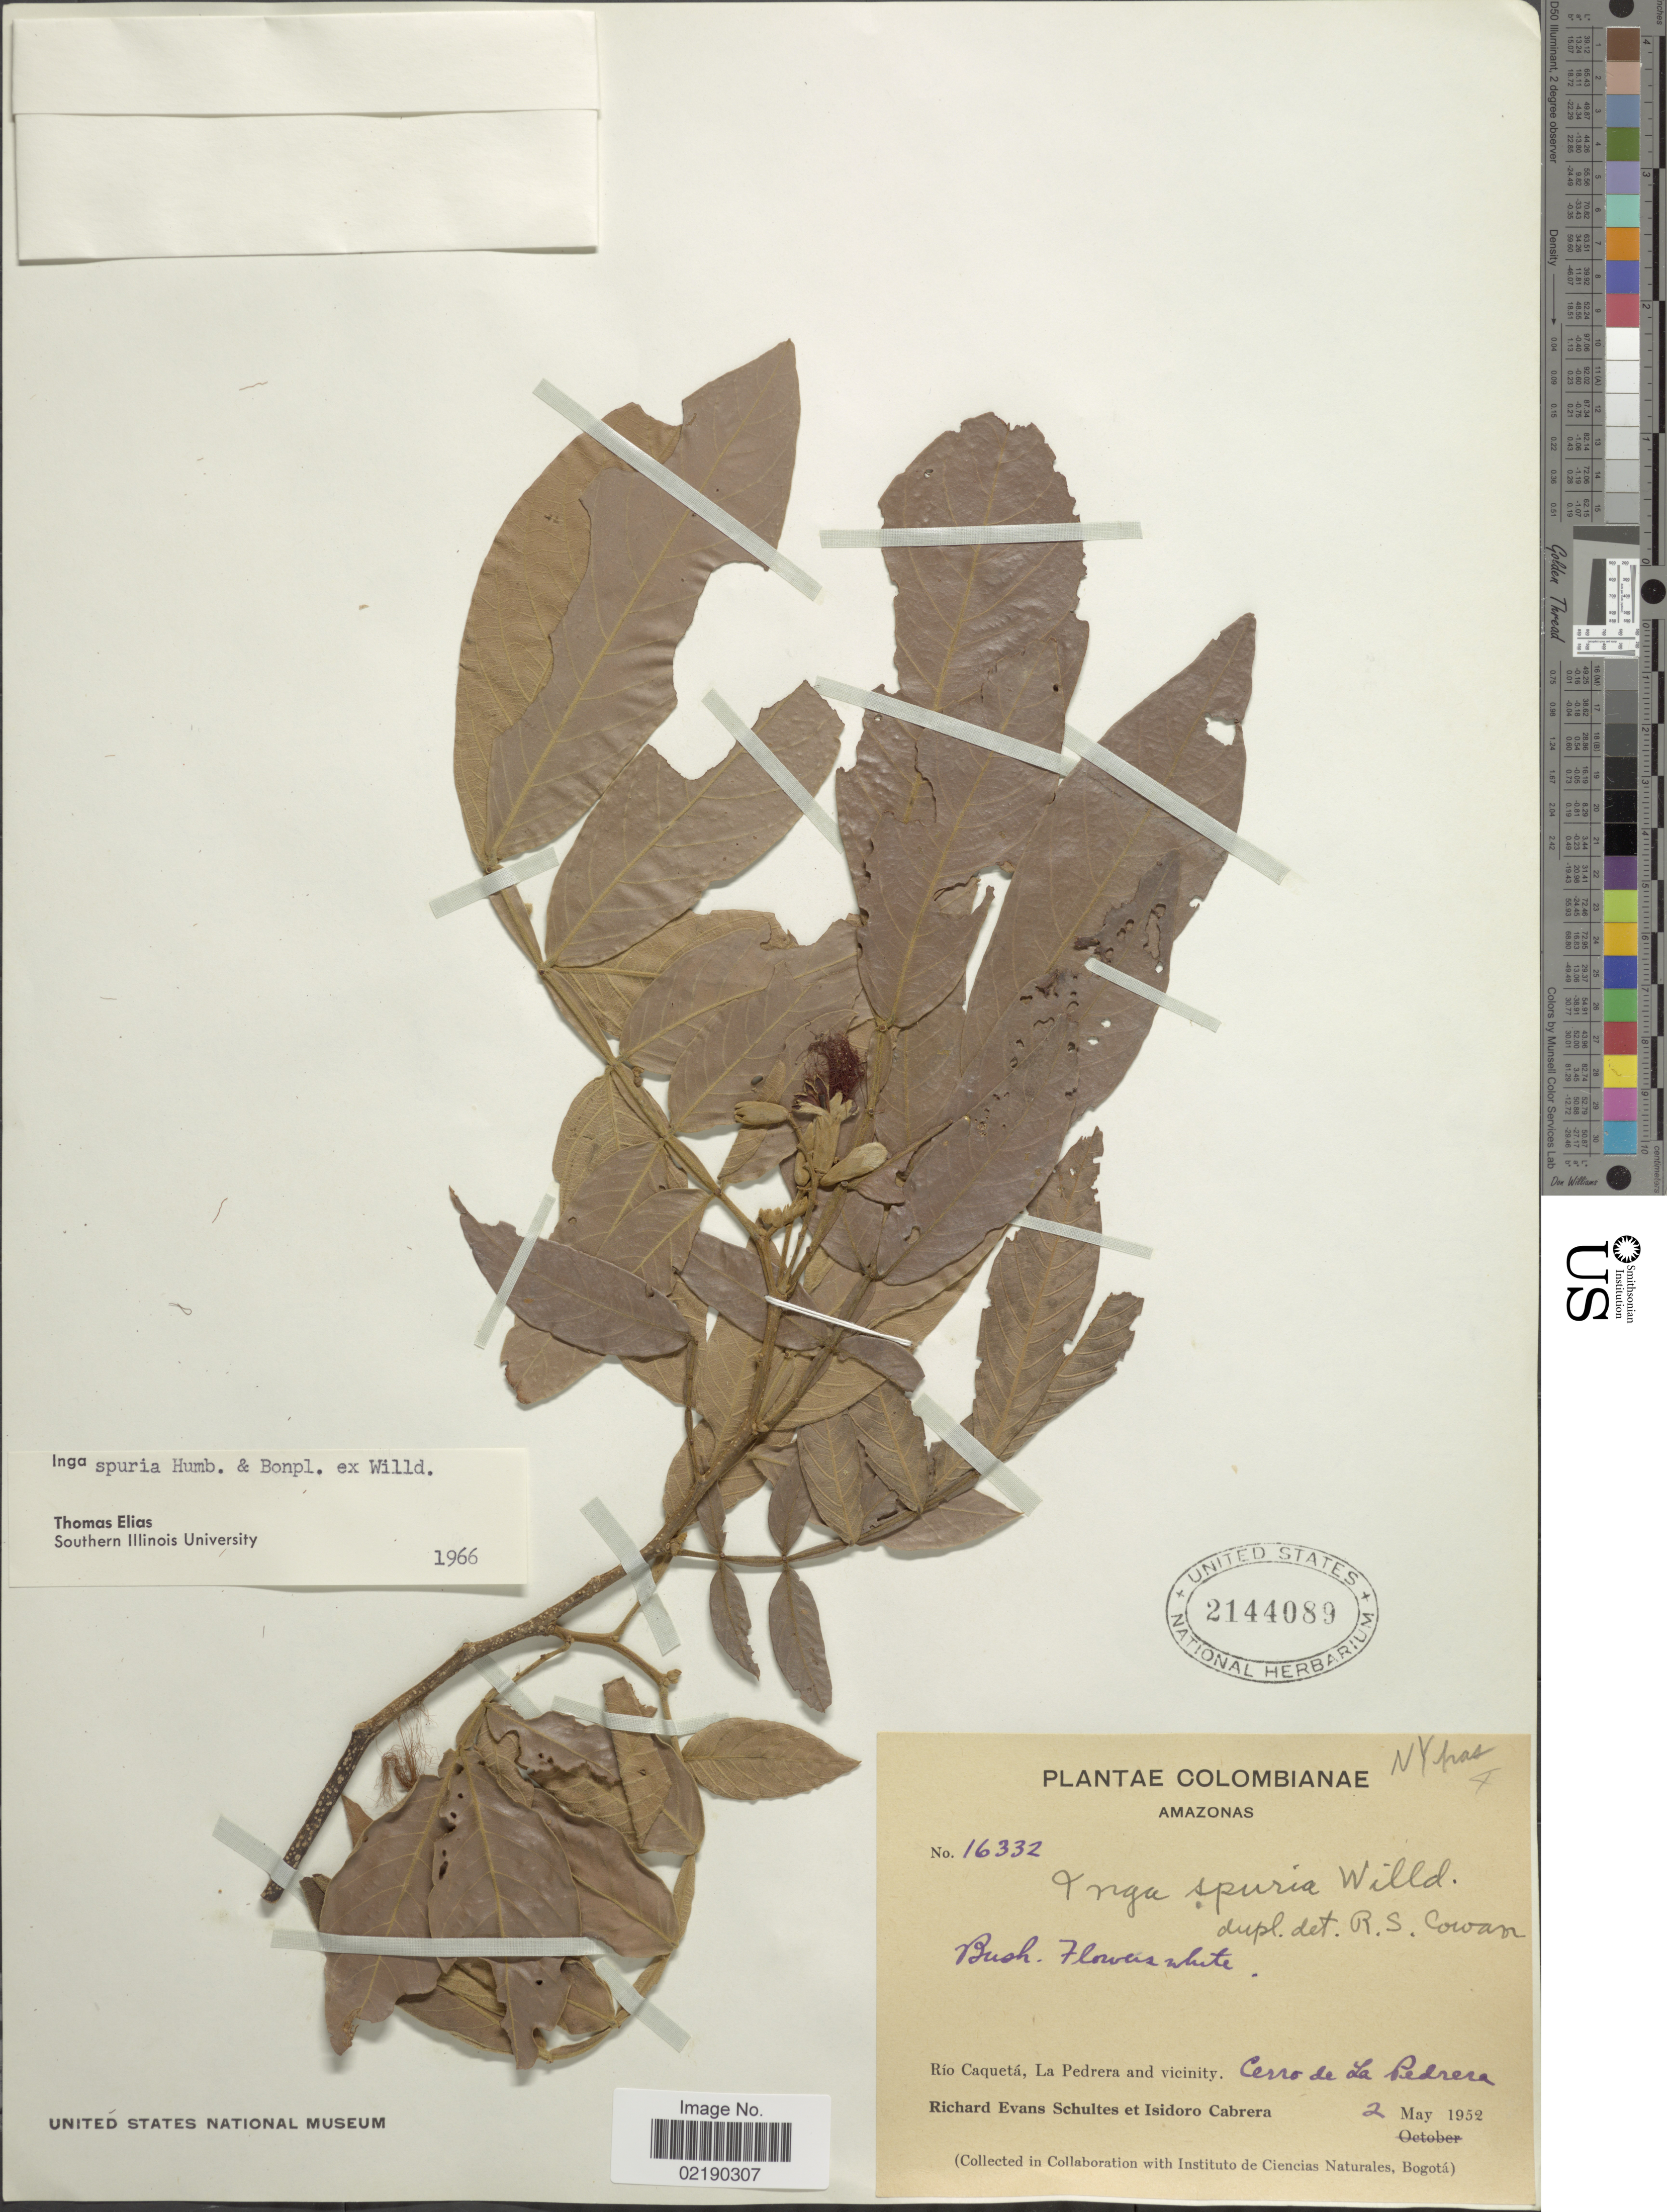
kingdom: Plantae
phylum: Tracheophyta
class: Magnoliopsida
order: Fabales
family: Fabaceae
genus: Inga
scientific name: Inga vera subsp. vera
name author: Willd.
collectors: R. E. Schultes & I. Cabrera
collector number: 16332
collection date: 1952-05-02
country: Colombia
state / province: Amazônas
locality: Rio Caqueta, La Pedrera and vicinity. Cerro de La Pedrera.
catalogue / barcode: US 2144089